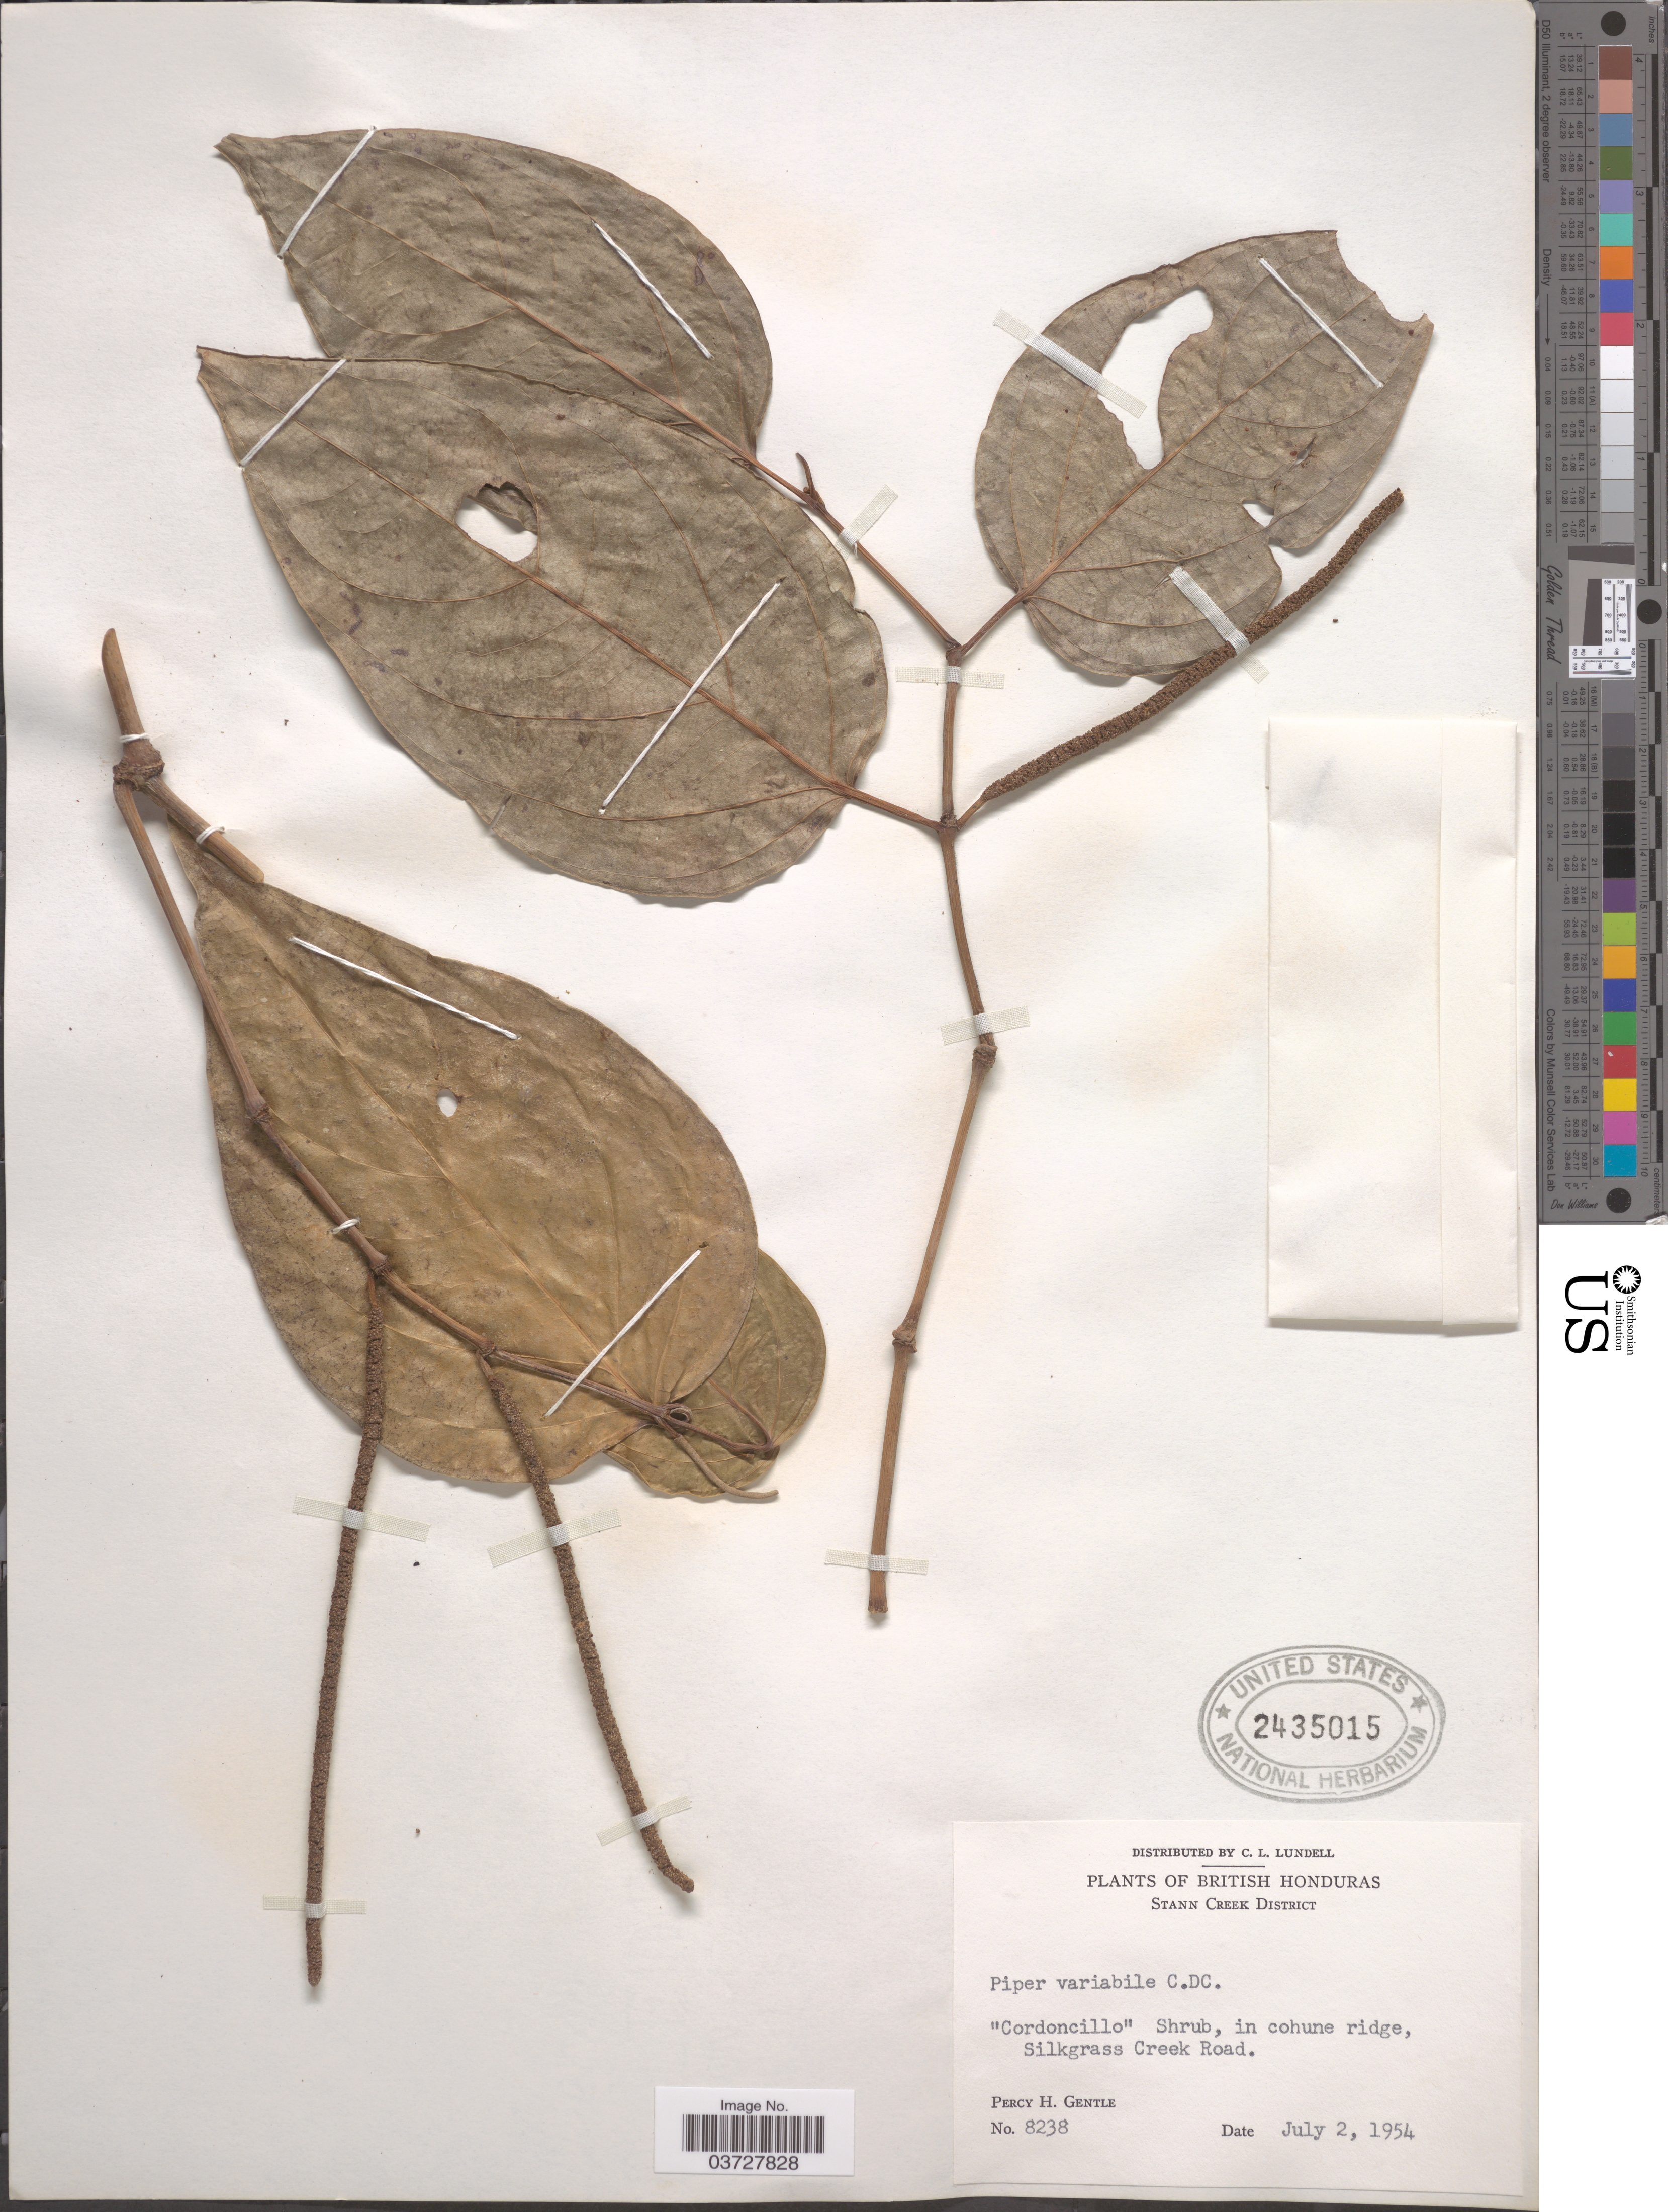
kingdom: Plantae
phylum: Tracheophyta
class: Magnoliopsida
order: Piperales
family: Piperaceae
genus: Piper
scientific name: Piper scabrum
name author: Sw.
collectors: P. H. Gentle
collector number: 8238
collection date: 1954-07-02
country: Belize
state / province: Stann Creek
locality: Stann Creek District. In cohune ridge, Silkgrass Creek Road.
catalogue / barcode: US 2435015